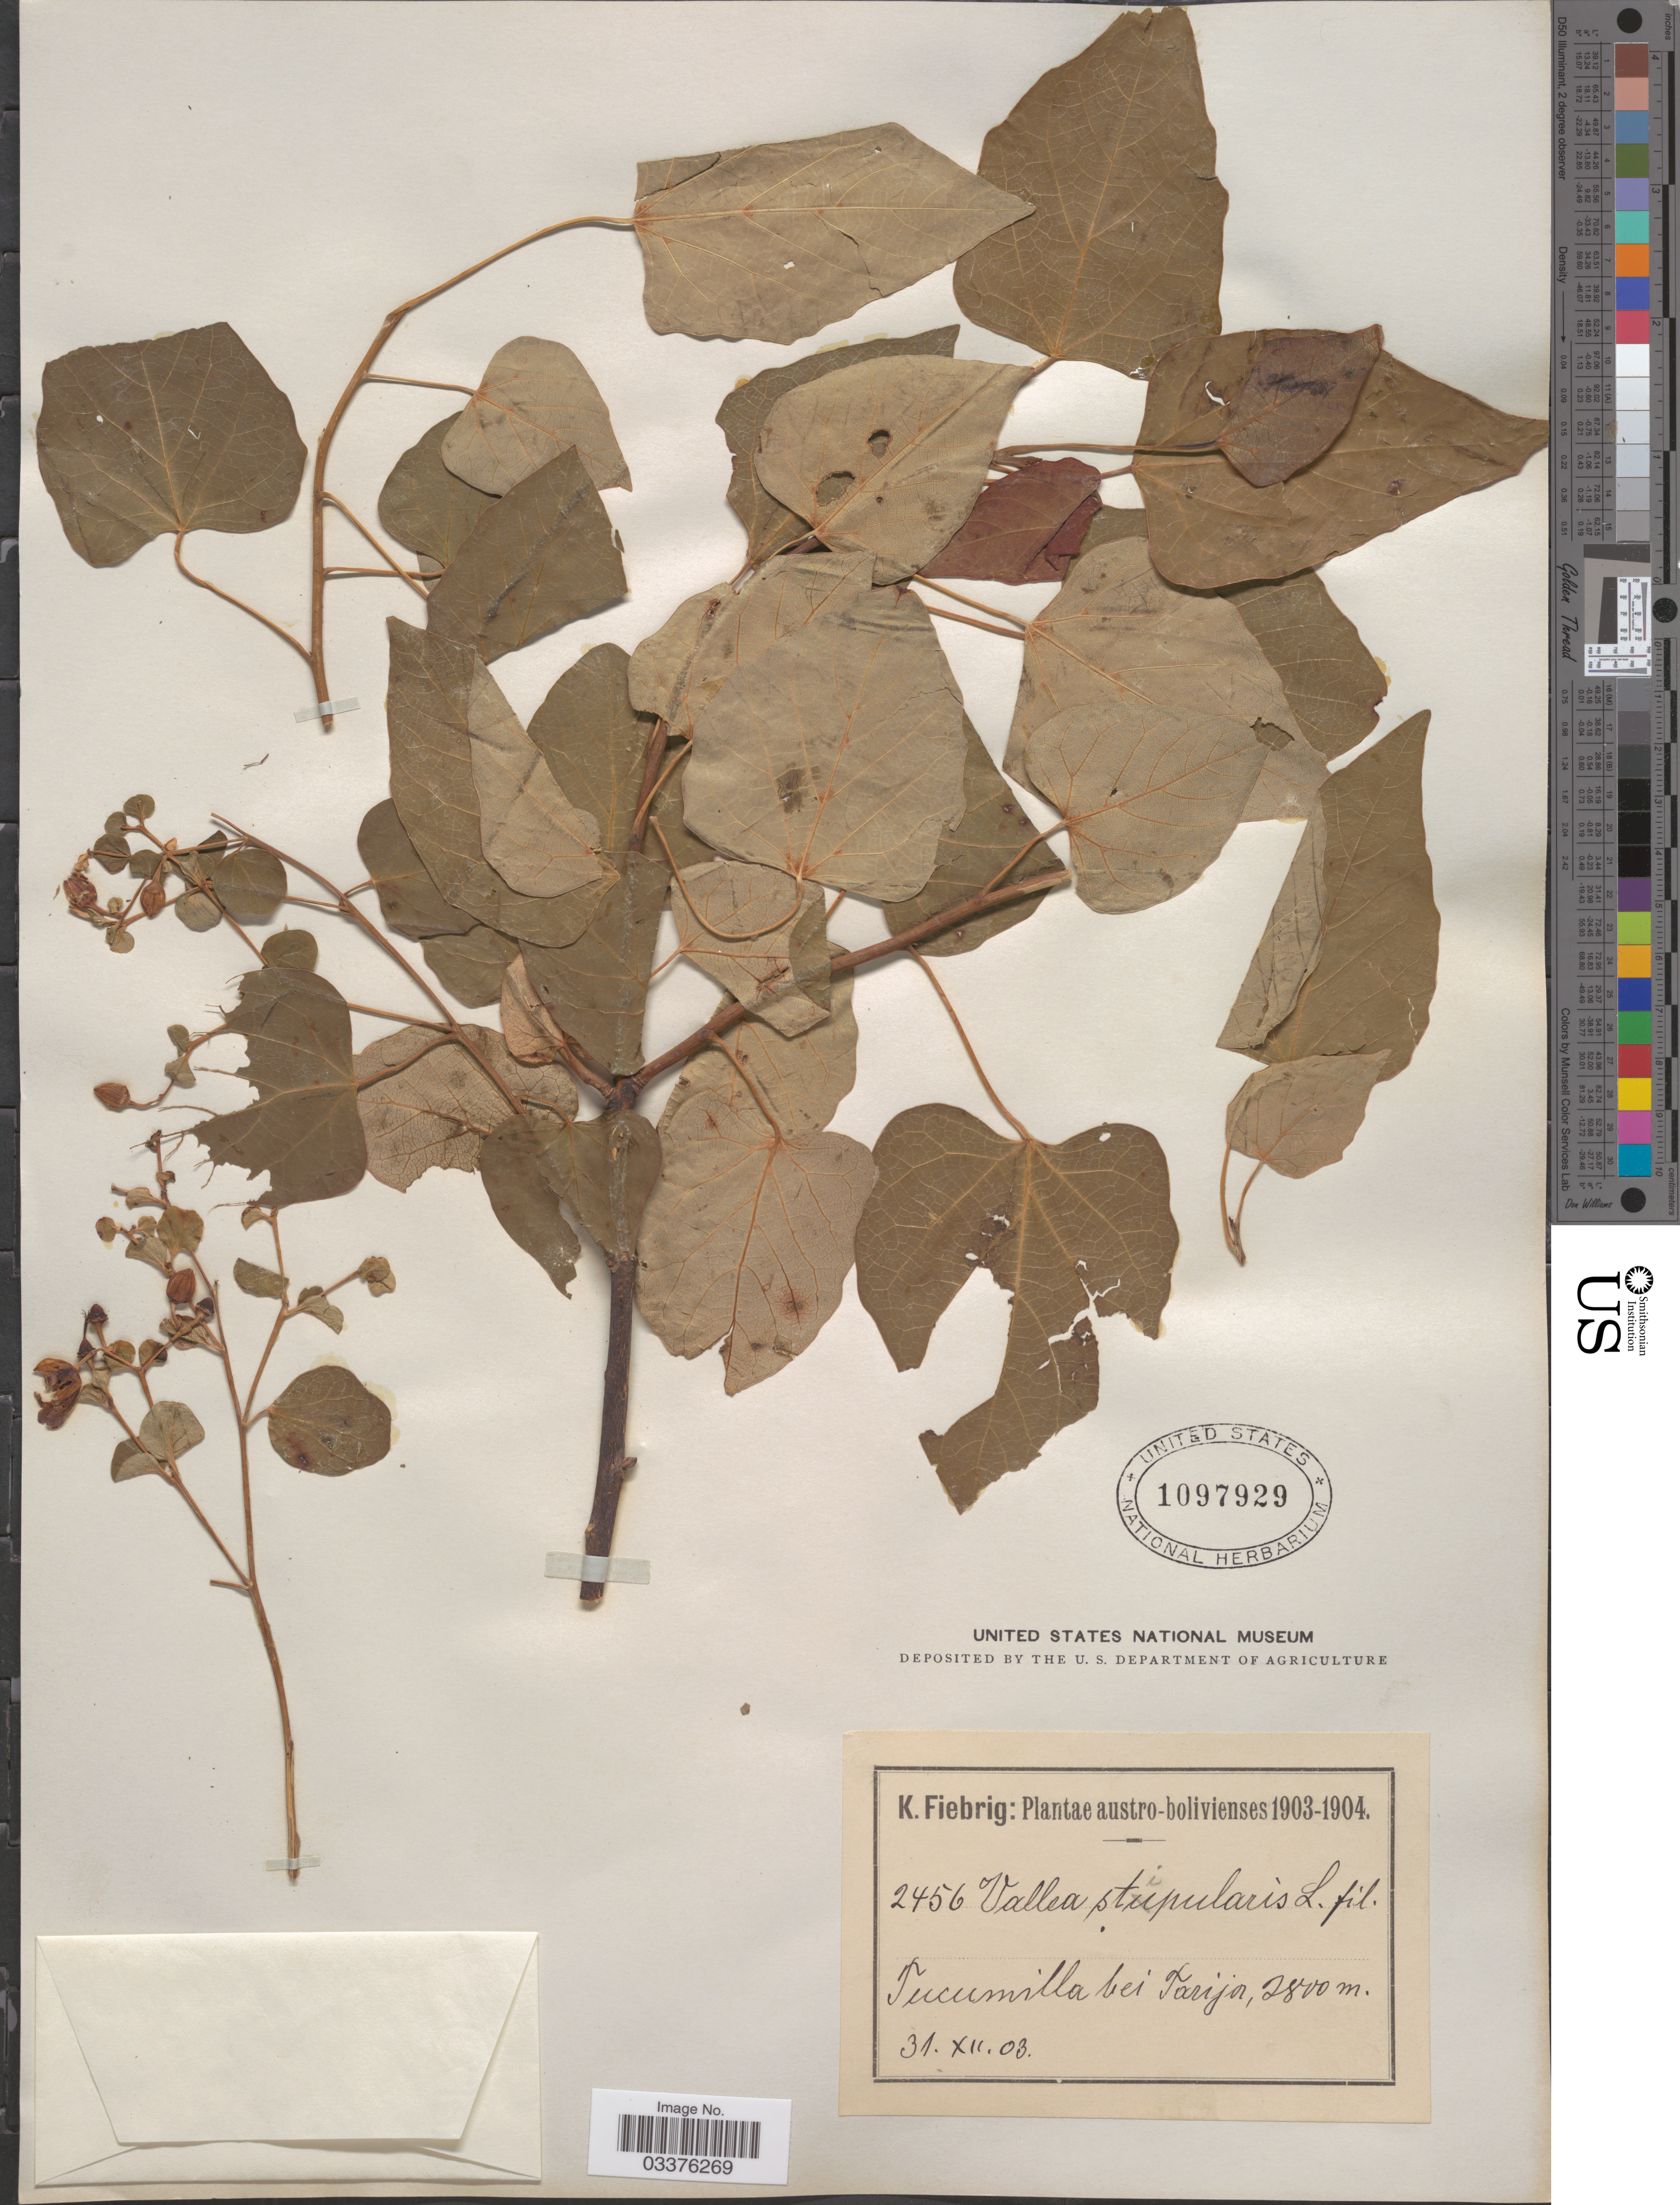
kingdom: Plantae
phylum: Tracheophyta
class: Magnoliopsida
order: Oxalidales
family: Elaeocarpaceae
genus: Vallea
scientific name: Vallea stipularis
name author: L. f.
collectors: K. Fiebrig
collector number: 2456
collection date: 1903-12-31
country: Bolivia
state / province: Tarija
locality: Austro-bolivienses. Tucumilla bei Tarija.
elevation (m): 2800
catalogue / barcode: US 1097929